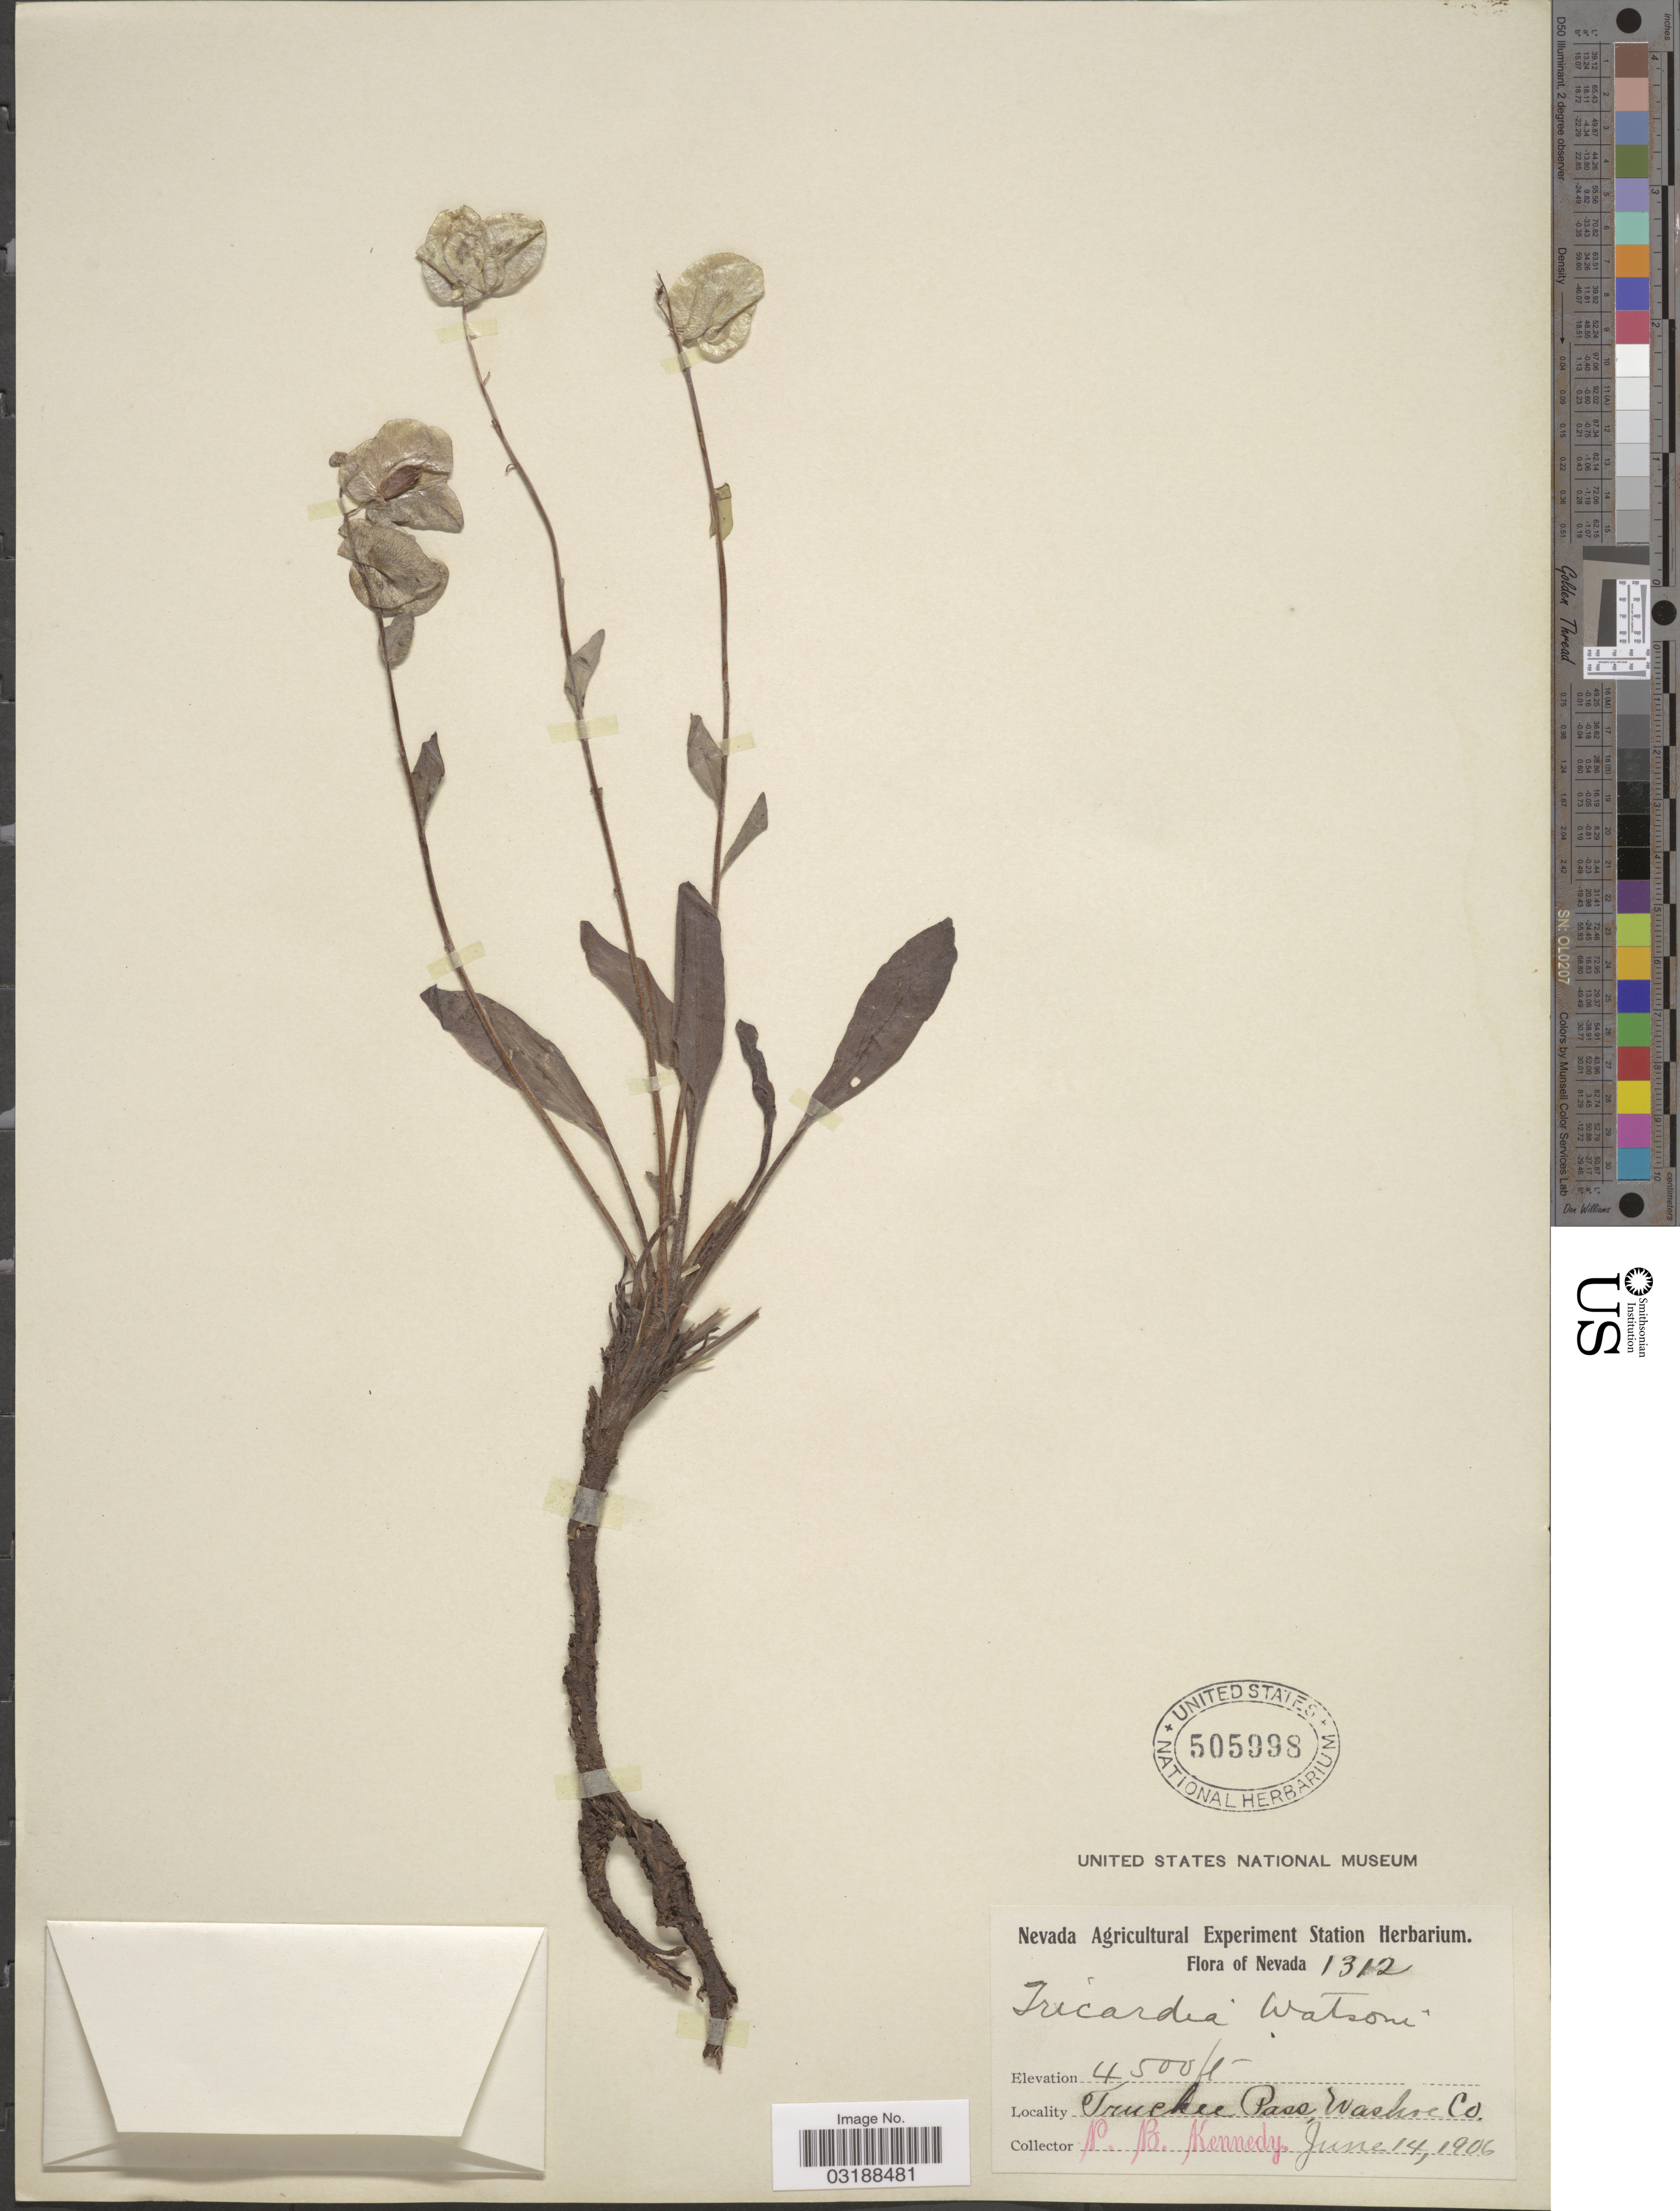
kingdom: Plantae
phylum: Tracheophyta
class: Magnoliopsida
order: Boraginales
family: Hydrophyllaceae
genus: Tricardia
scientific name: Tricardia watsonii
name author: Torr. ex S. Watson in C. King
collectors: P. B. Kennedy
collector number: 1312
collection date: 1906-06-14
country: United States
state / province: Nevada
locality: Truckee Pass, Washoe Co.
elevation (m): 1372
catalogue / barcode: US 505998